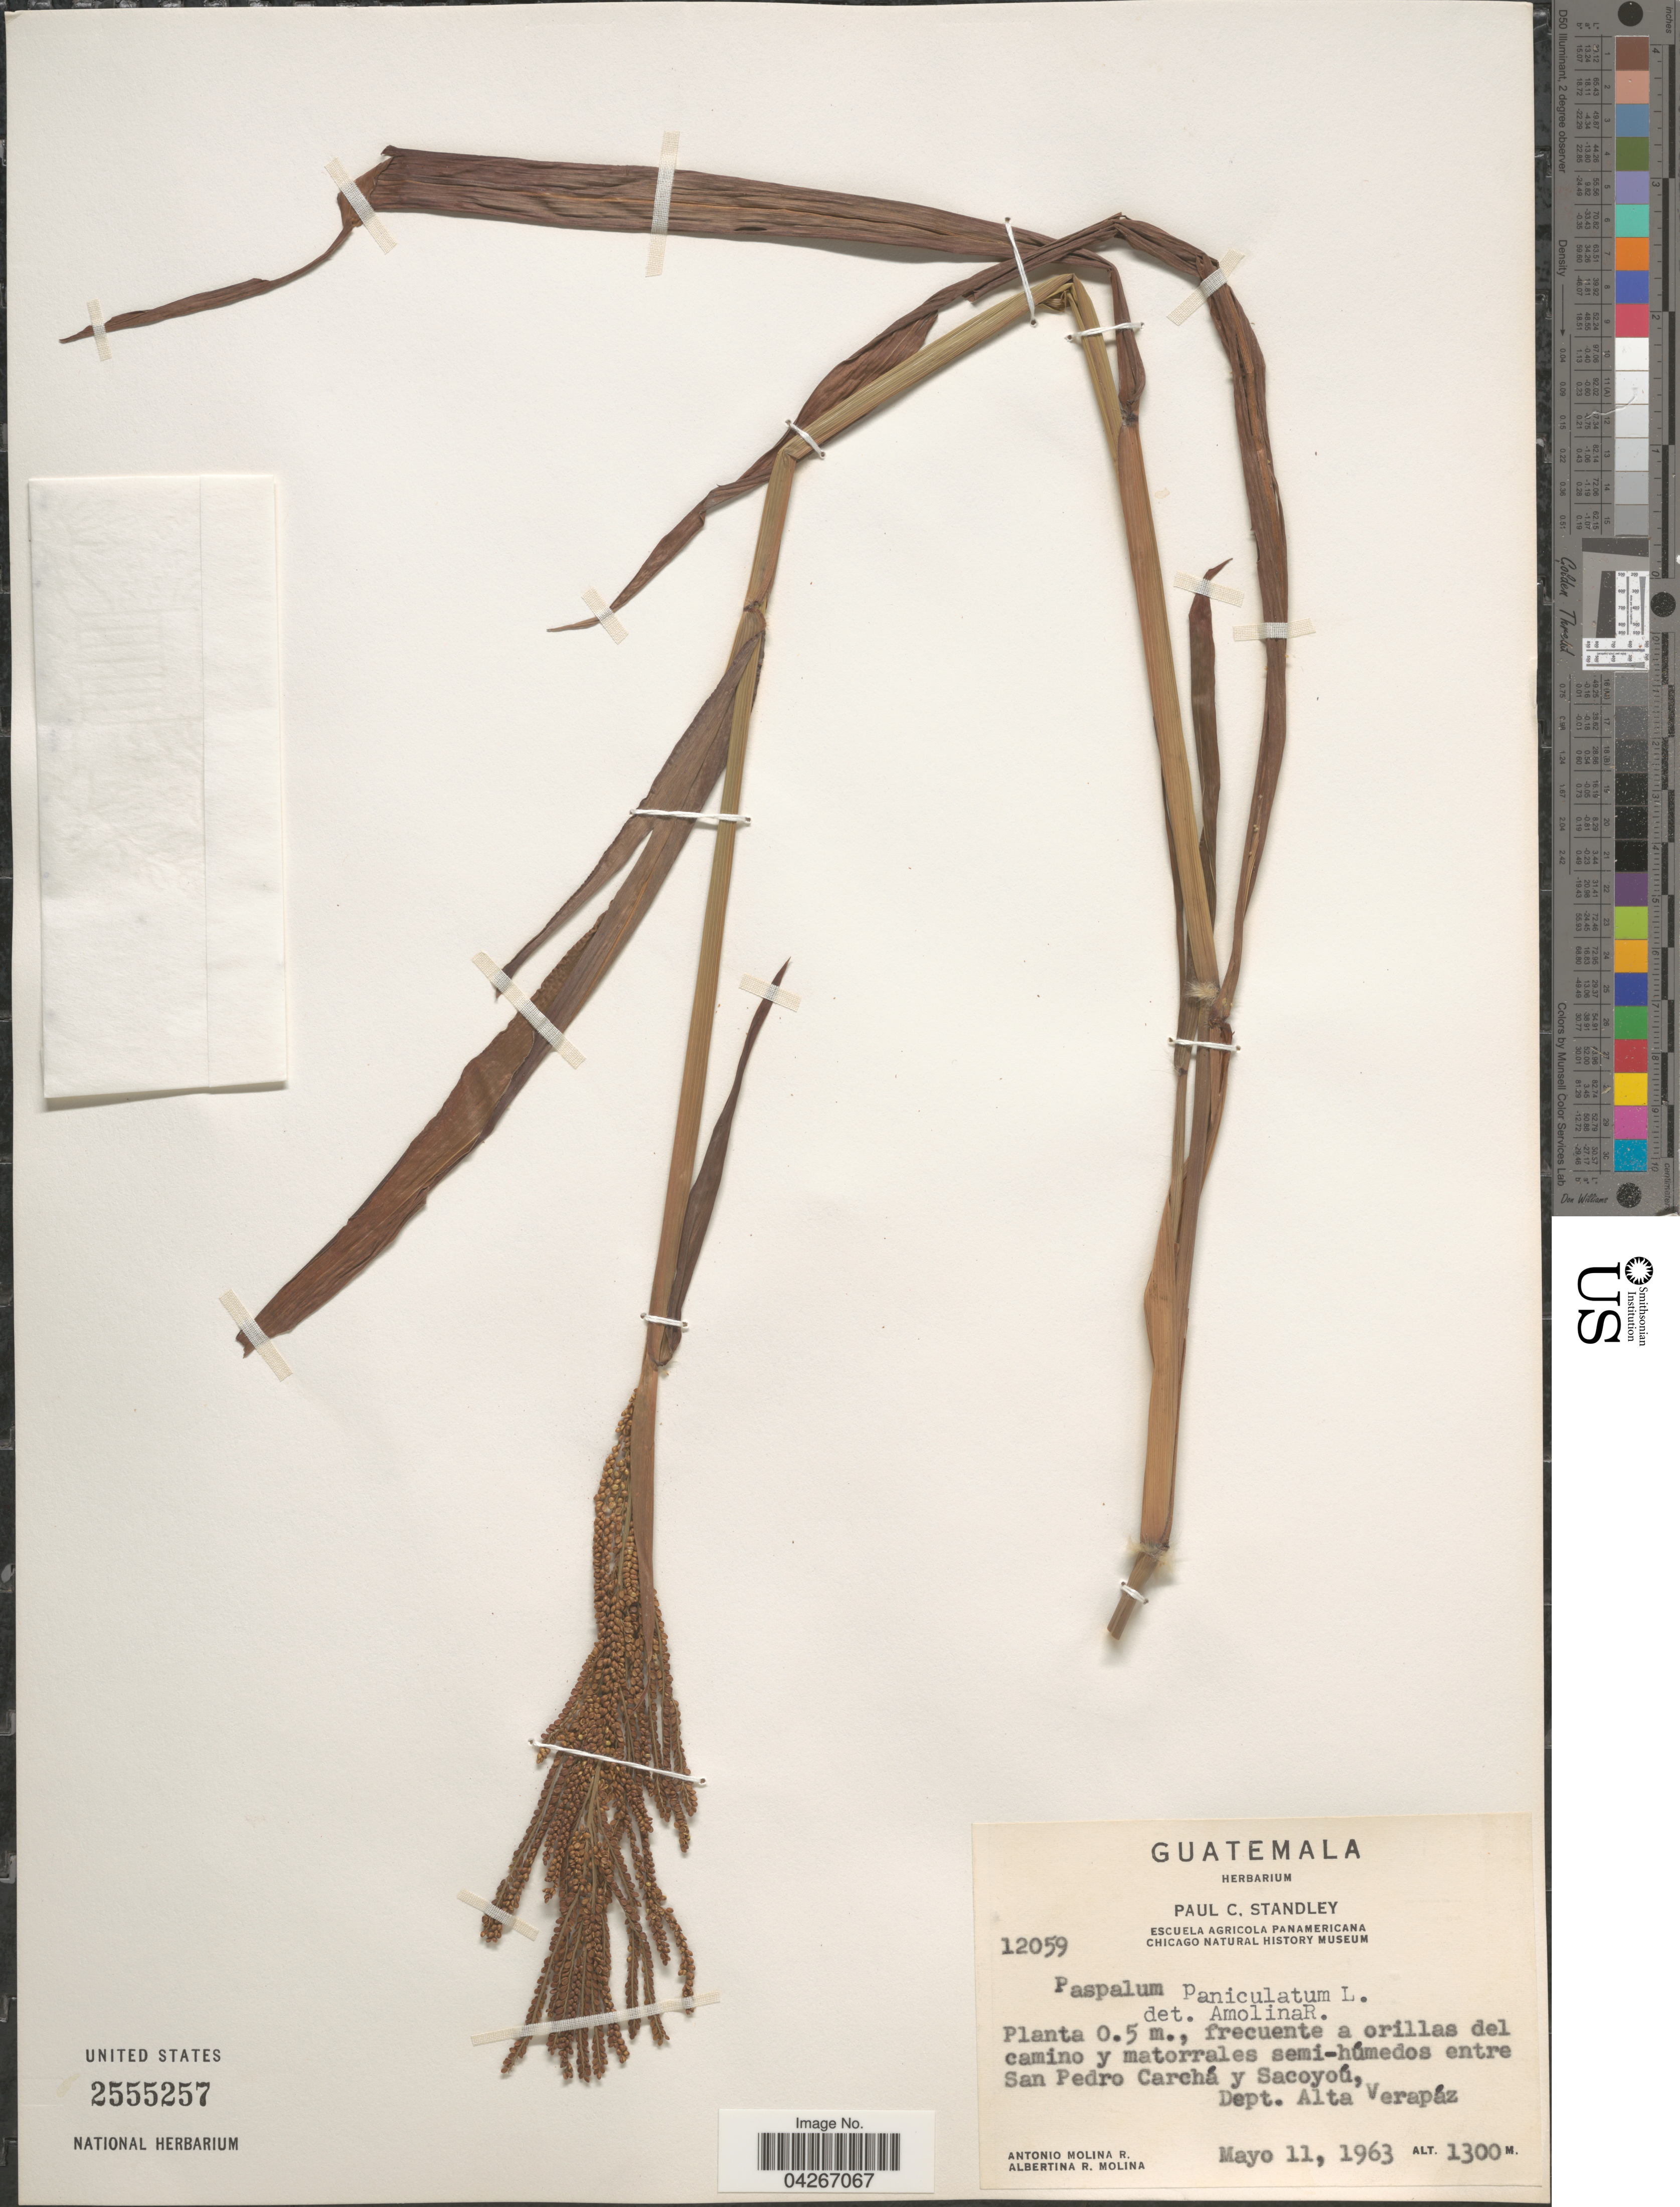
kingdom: Plantae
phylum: Tracheophyta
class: Liliopsida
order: Poales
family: Poaceae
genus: Paspalum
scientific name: Paspalum paniculatum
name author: L.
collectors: A. Molina R. & A. R. Molina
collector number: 12059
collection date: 1963-05-11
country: Guatemala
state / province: Alta Verapaz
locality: Frecuente a orillas del camino y matorrales semi-húmedos entre San Pedro Carchá y Sacoyoú, Dept. Alta Verapaz.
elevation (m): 1300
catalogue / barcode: US 2555257